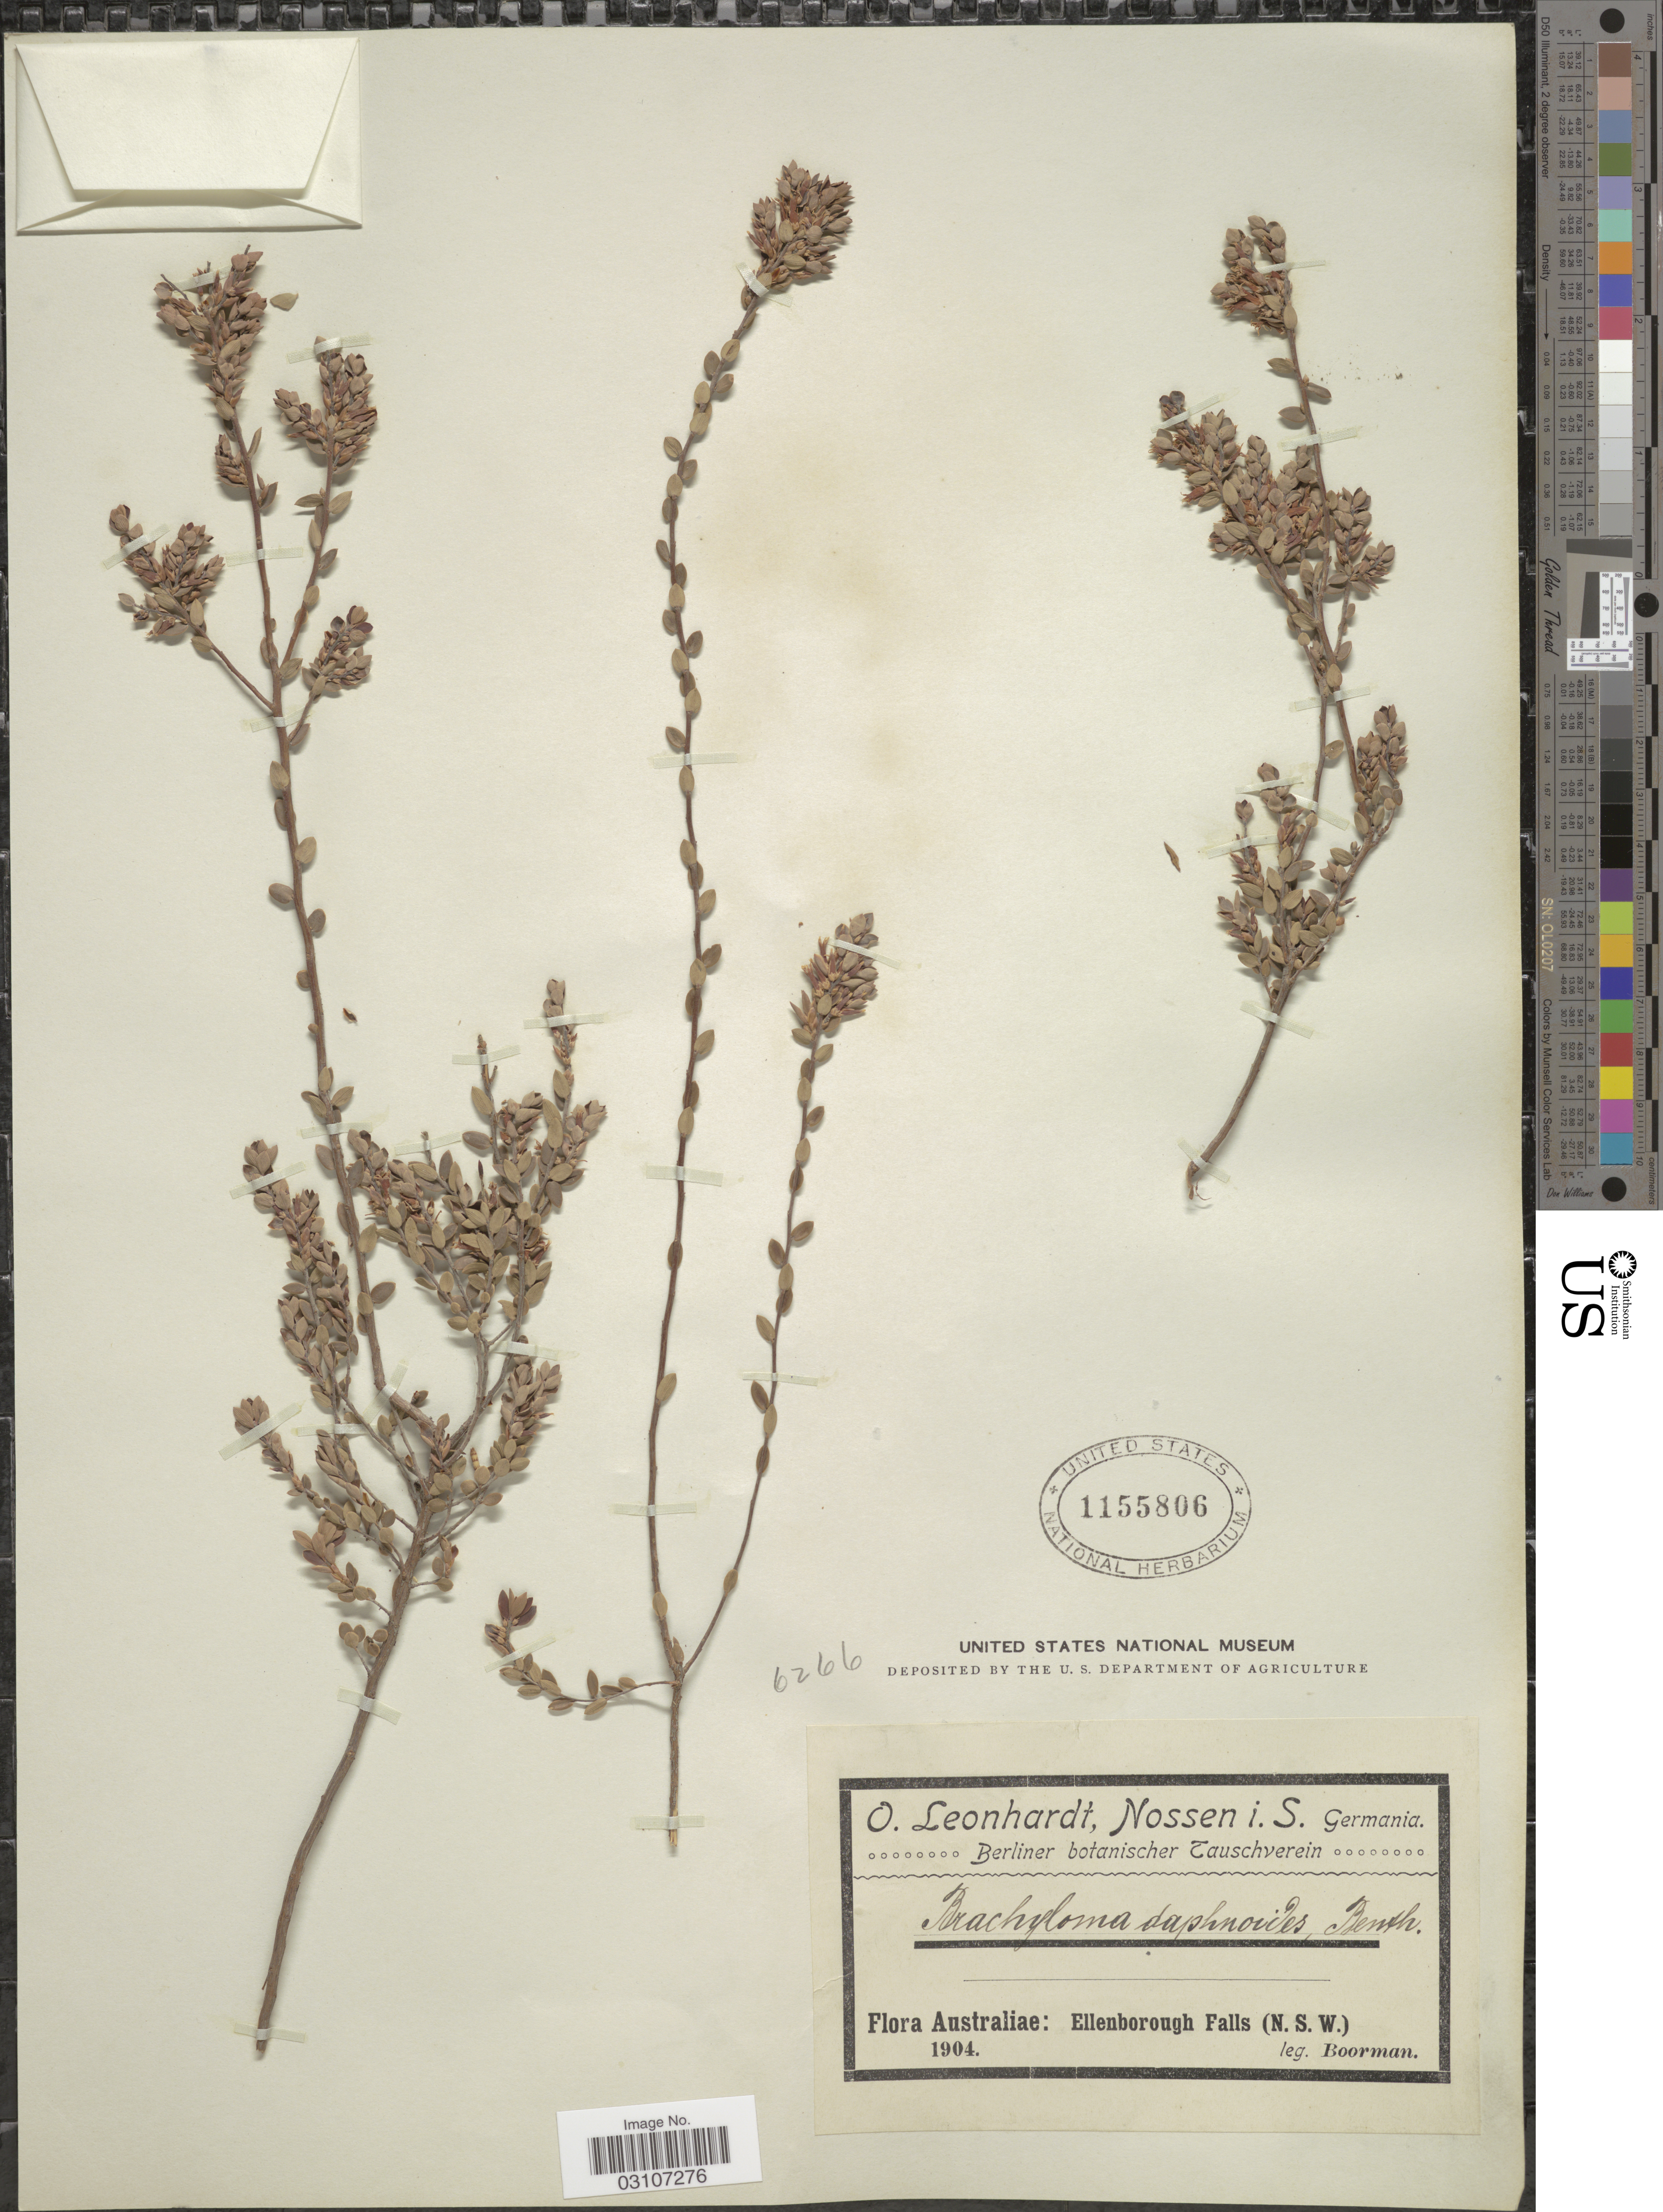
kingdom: Plantae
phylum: Tracheophyta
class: Magnoliopsida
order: Ericales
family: Ericaceae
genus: Brachyloma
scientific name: Brachyloma daphnoides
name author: (Sm.) Benth.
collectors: -. Boorman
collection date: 1904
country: Australia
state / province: New South Wales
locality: Ellenborough Falls (N.S.W.).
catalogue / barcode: US 1155806